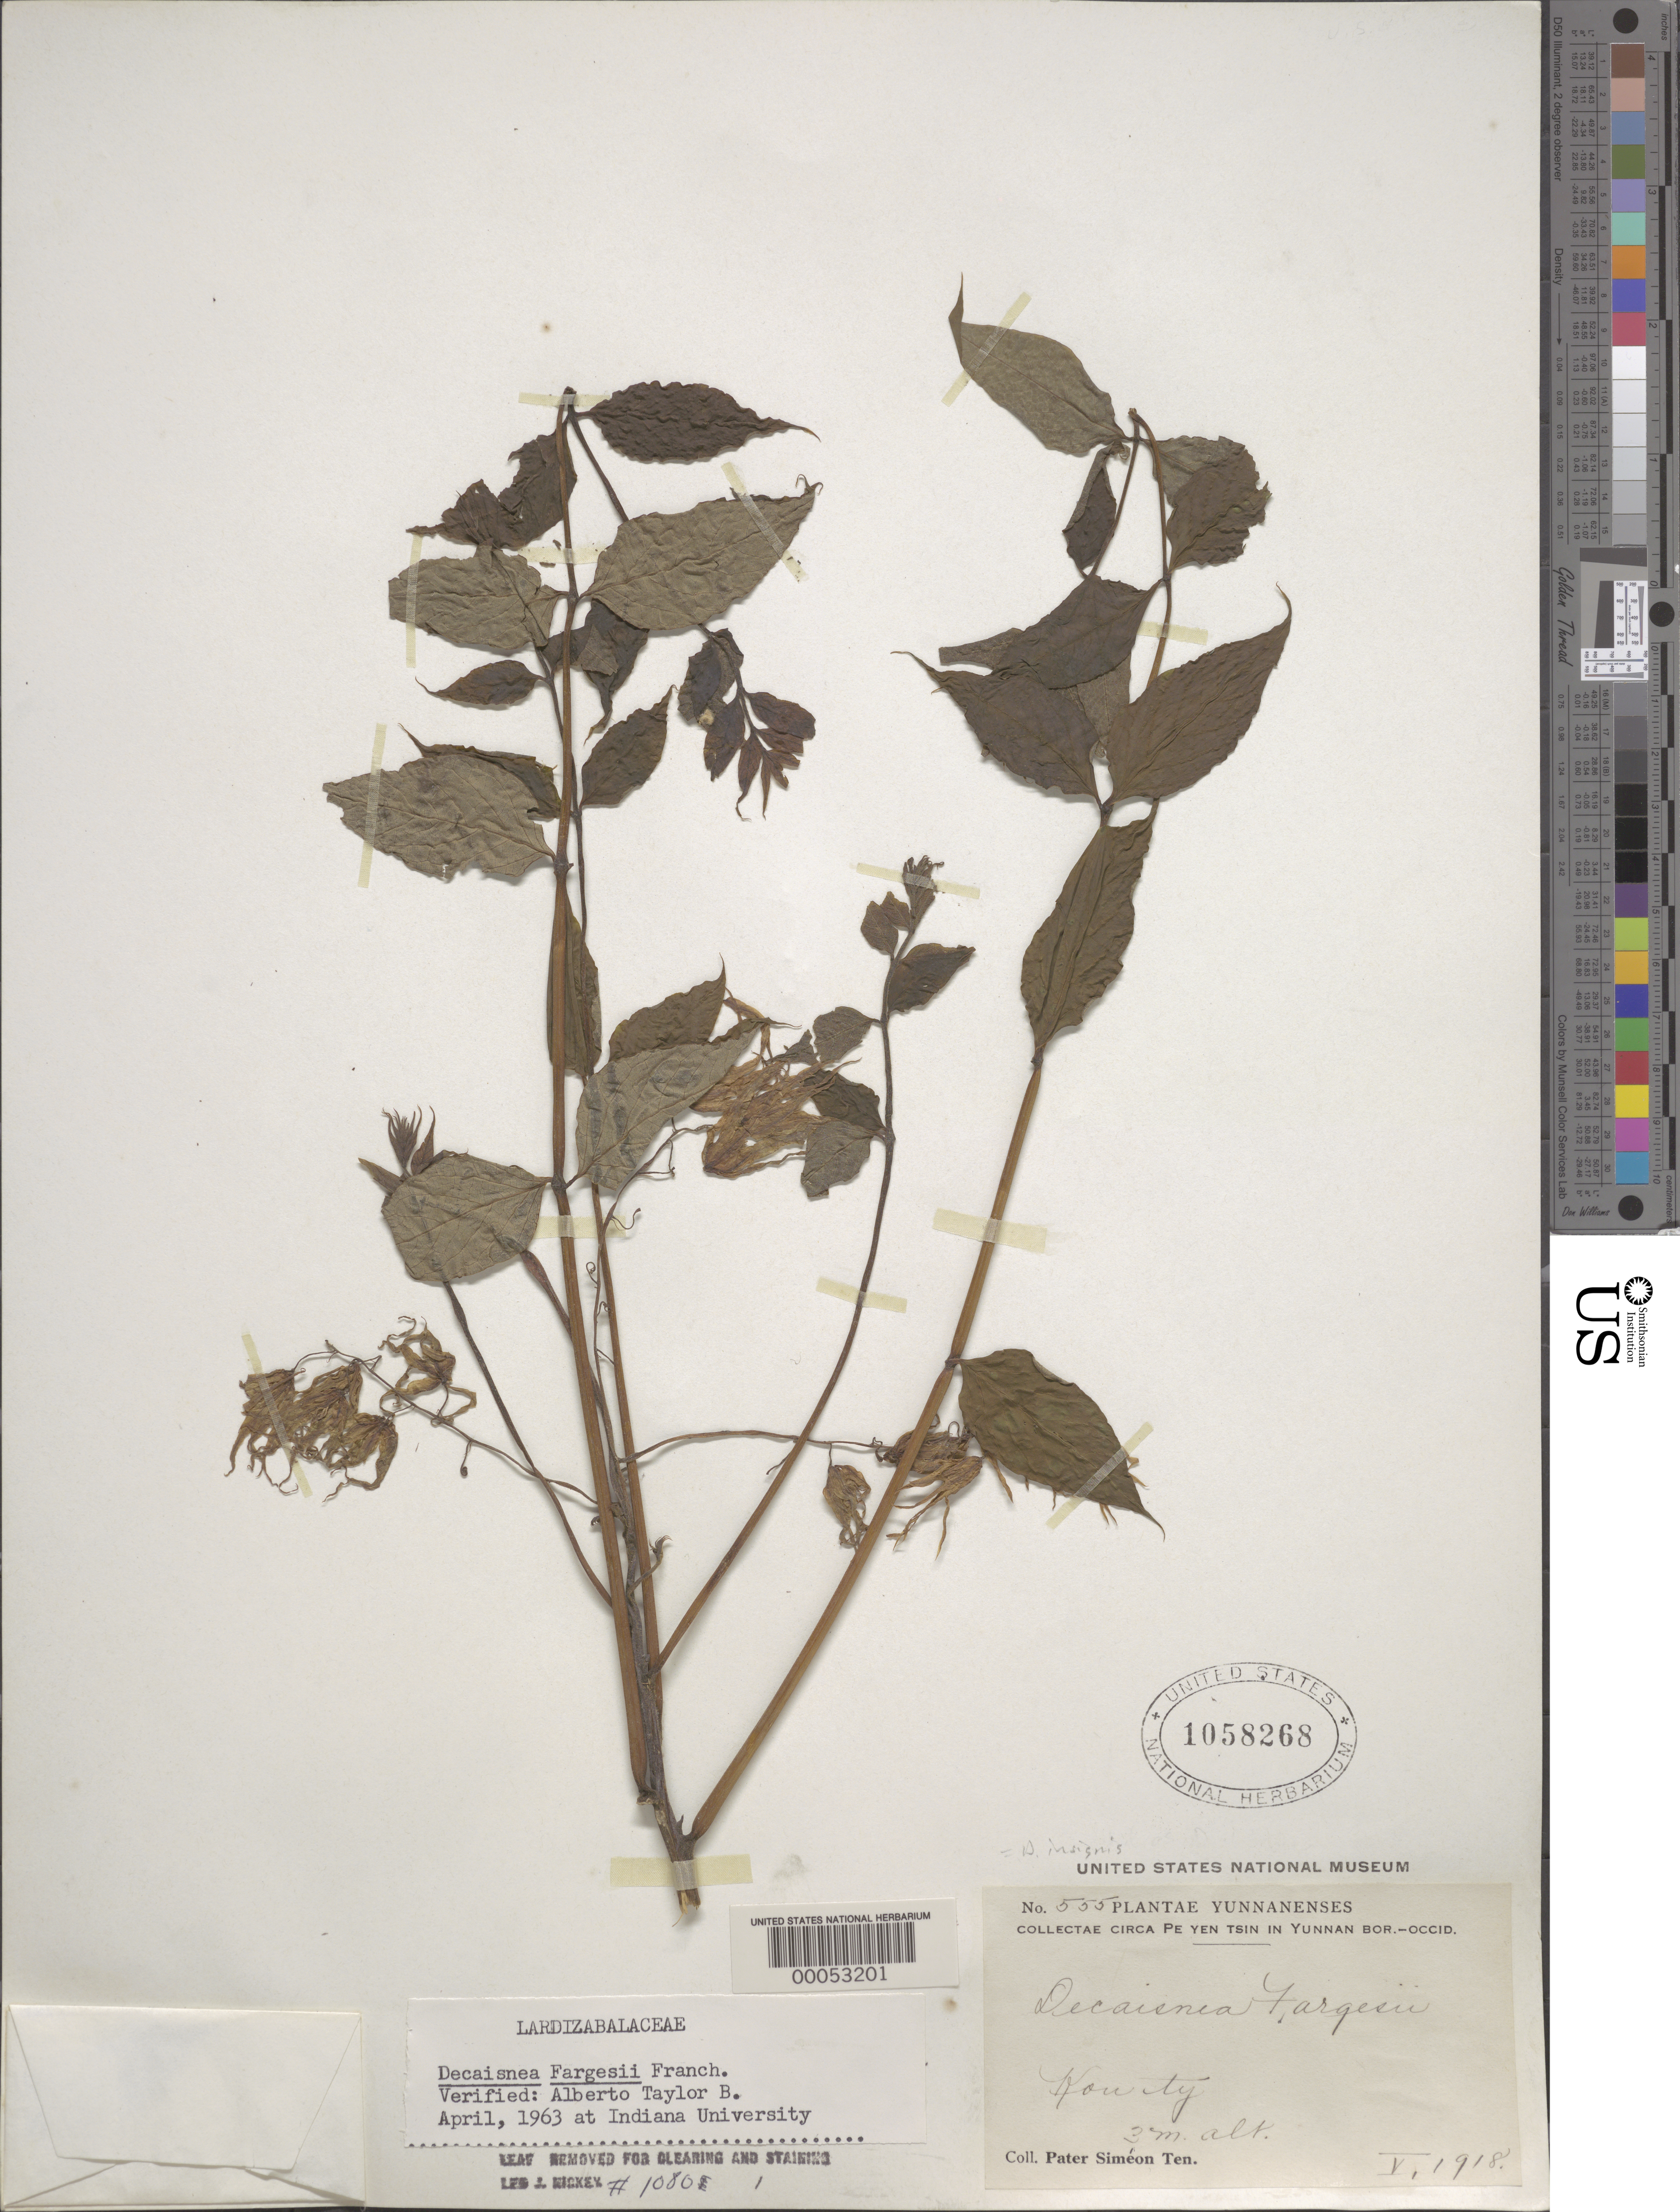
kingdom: Plantae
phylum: Tracheophyta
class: Magnoliopsida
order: Ranunculales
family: Lardizabalaceae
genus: Decaisnea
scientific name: Decaisnea insignis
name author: (Griff.) Hook. f. & Thomson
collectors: T. Simeon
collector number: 555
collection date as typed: May 1918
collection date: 1918-05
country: China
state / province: Yunnan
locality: Kou ty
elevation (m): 3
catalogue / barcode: US 1058268